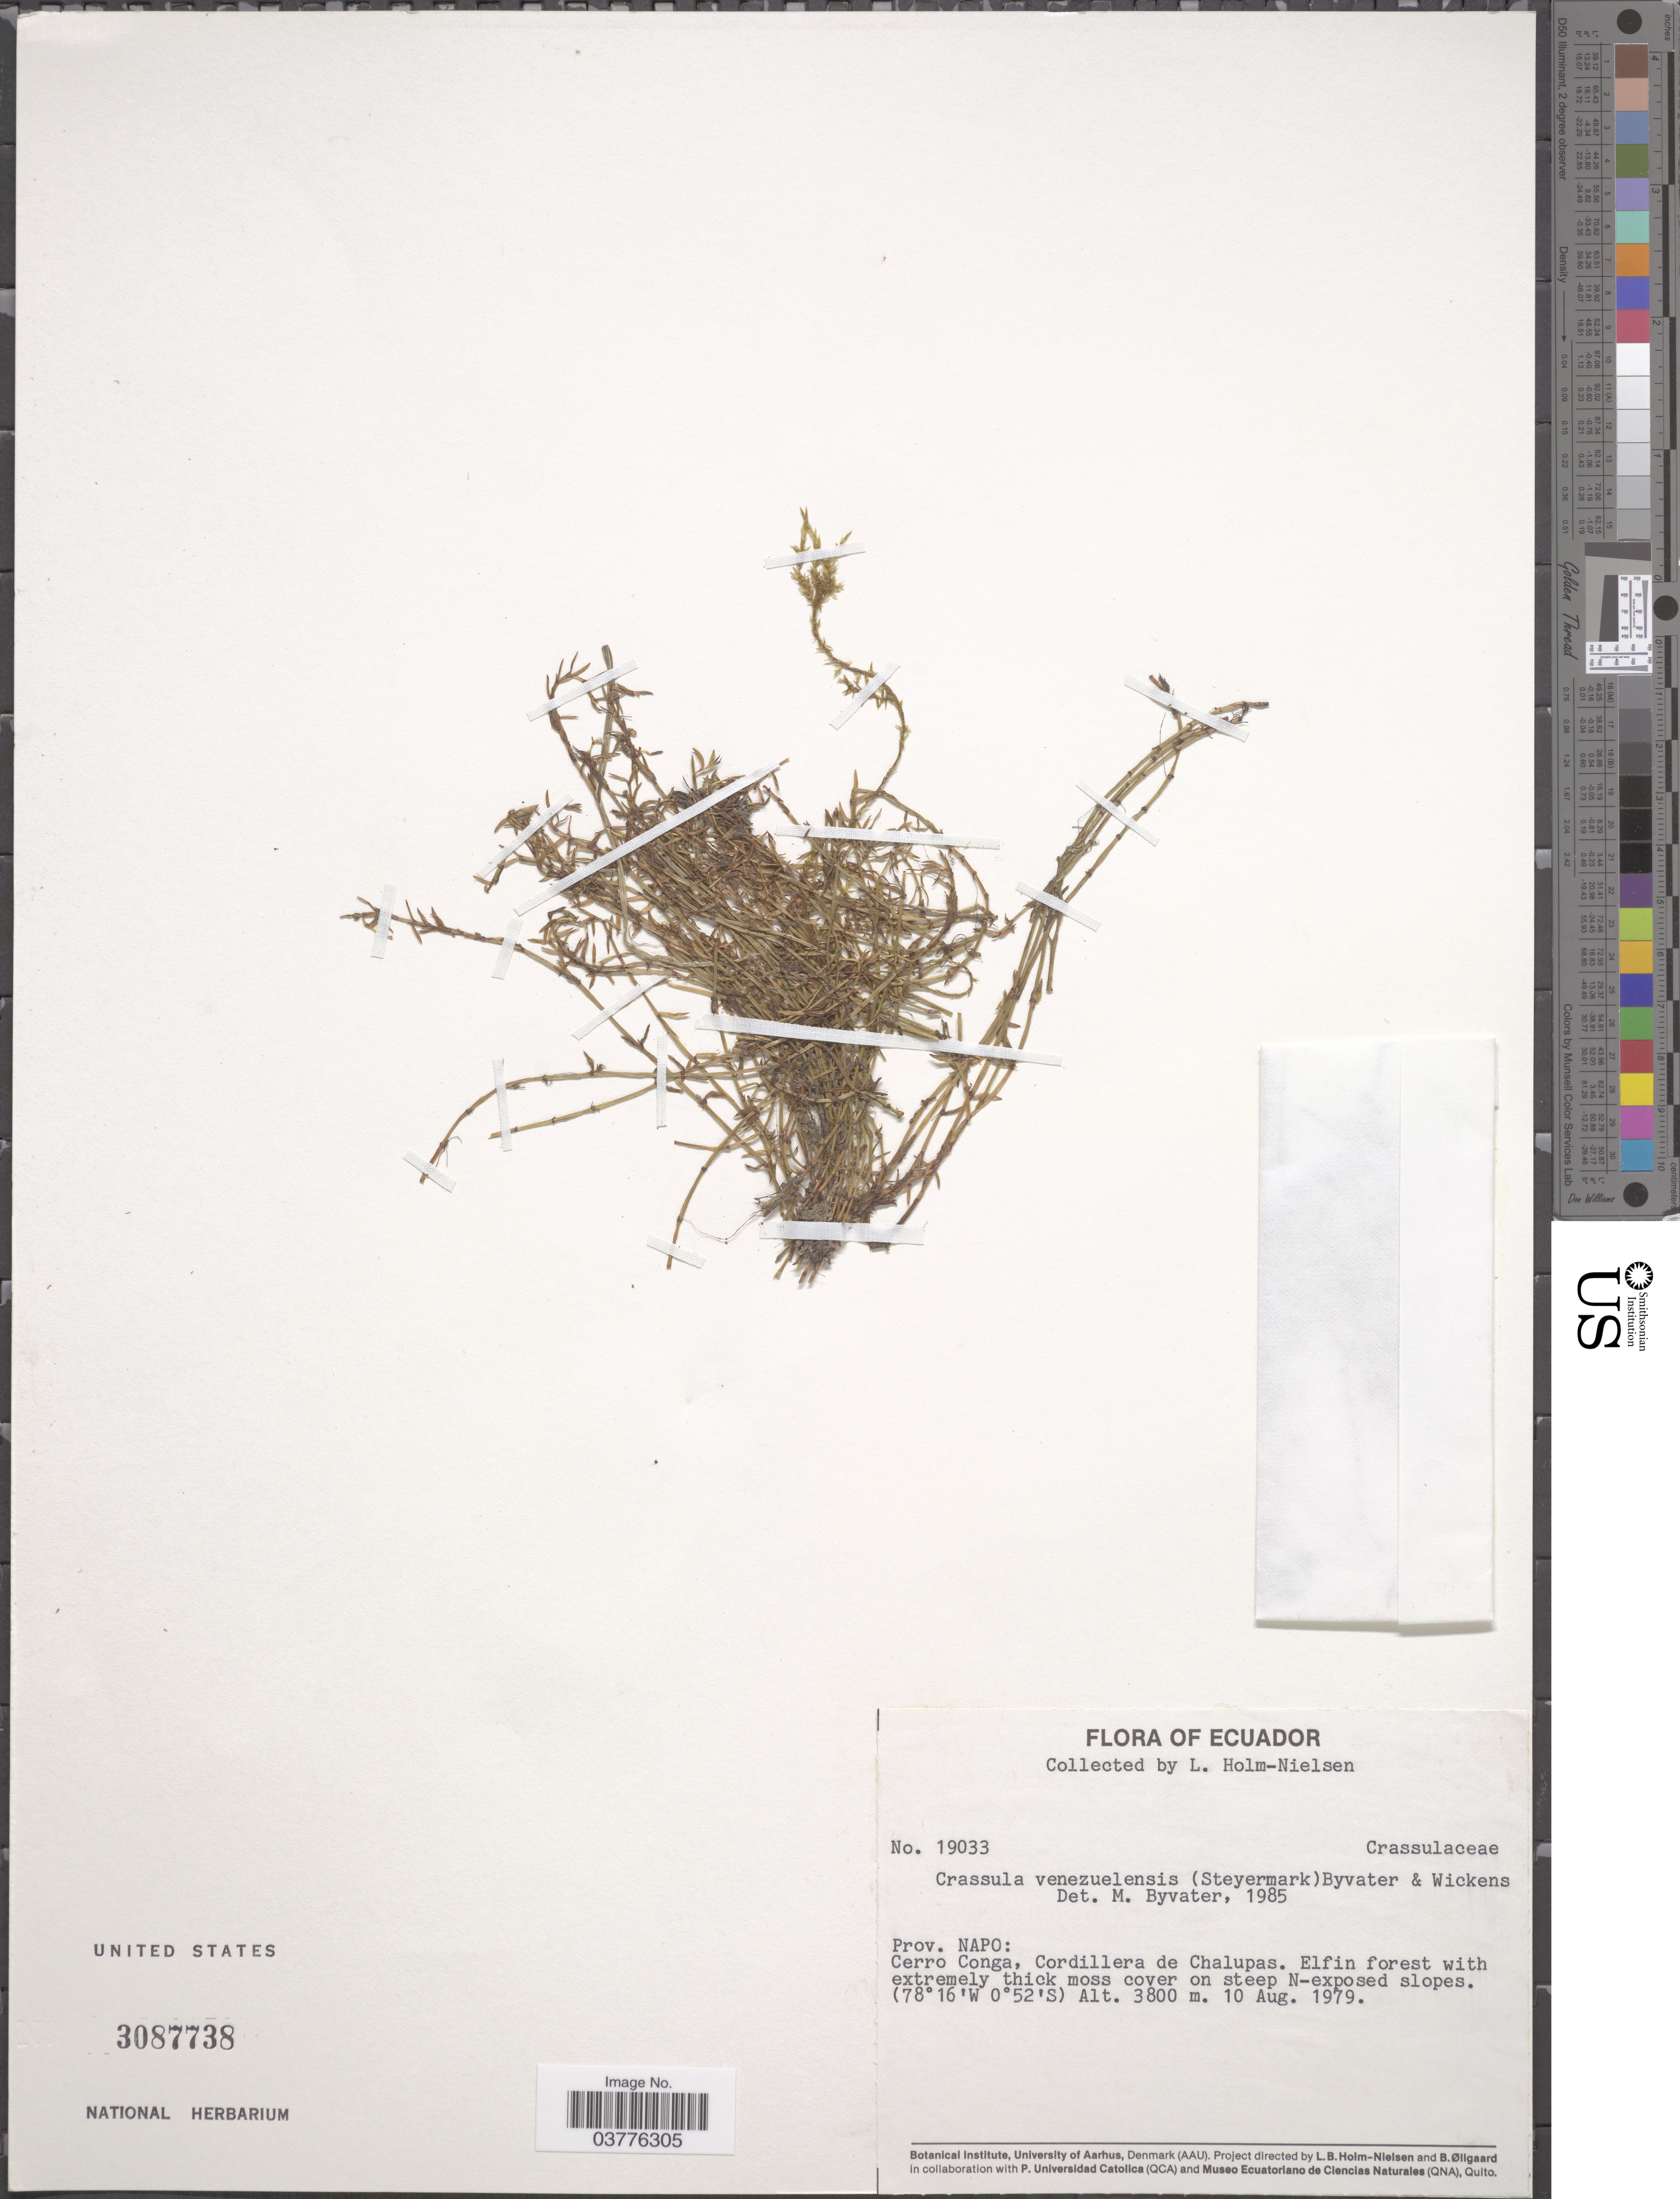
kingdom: Plantae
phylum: Tracheophyta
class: Magnoliopsida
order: Saxifragales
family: Crassulaceae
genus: Crassula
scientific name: Crassula venezuelensis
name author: (Steyerm.) M. Bywater & Wickens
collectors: L. Holm-Nielsen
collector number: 19033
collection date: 1979-08-10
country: Ecuador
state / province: Napo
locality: Cerro Conga, Cordillera de Chalupas.On steep N-exposed slopes.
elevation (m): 3800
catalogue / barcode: US 3087738